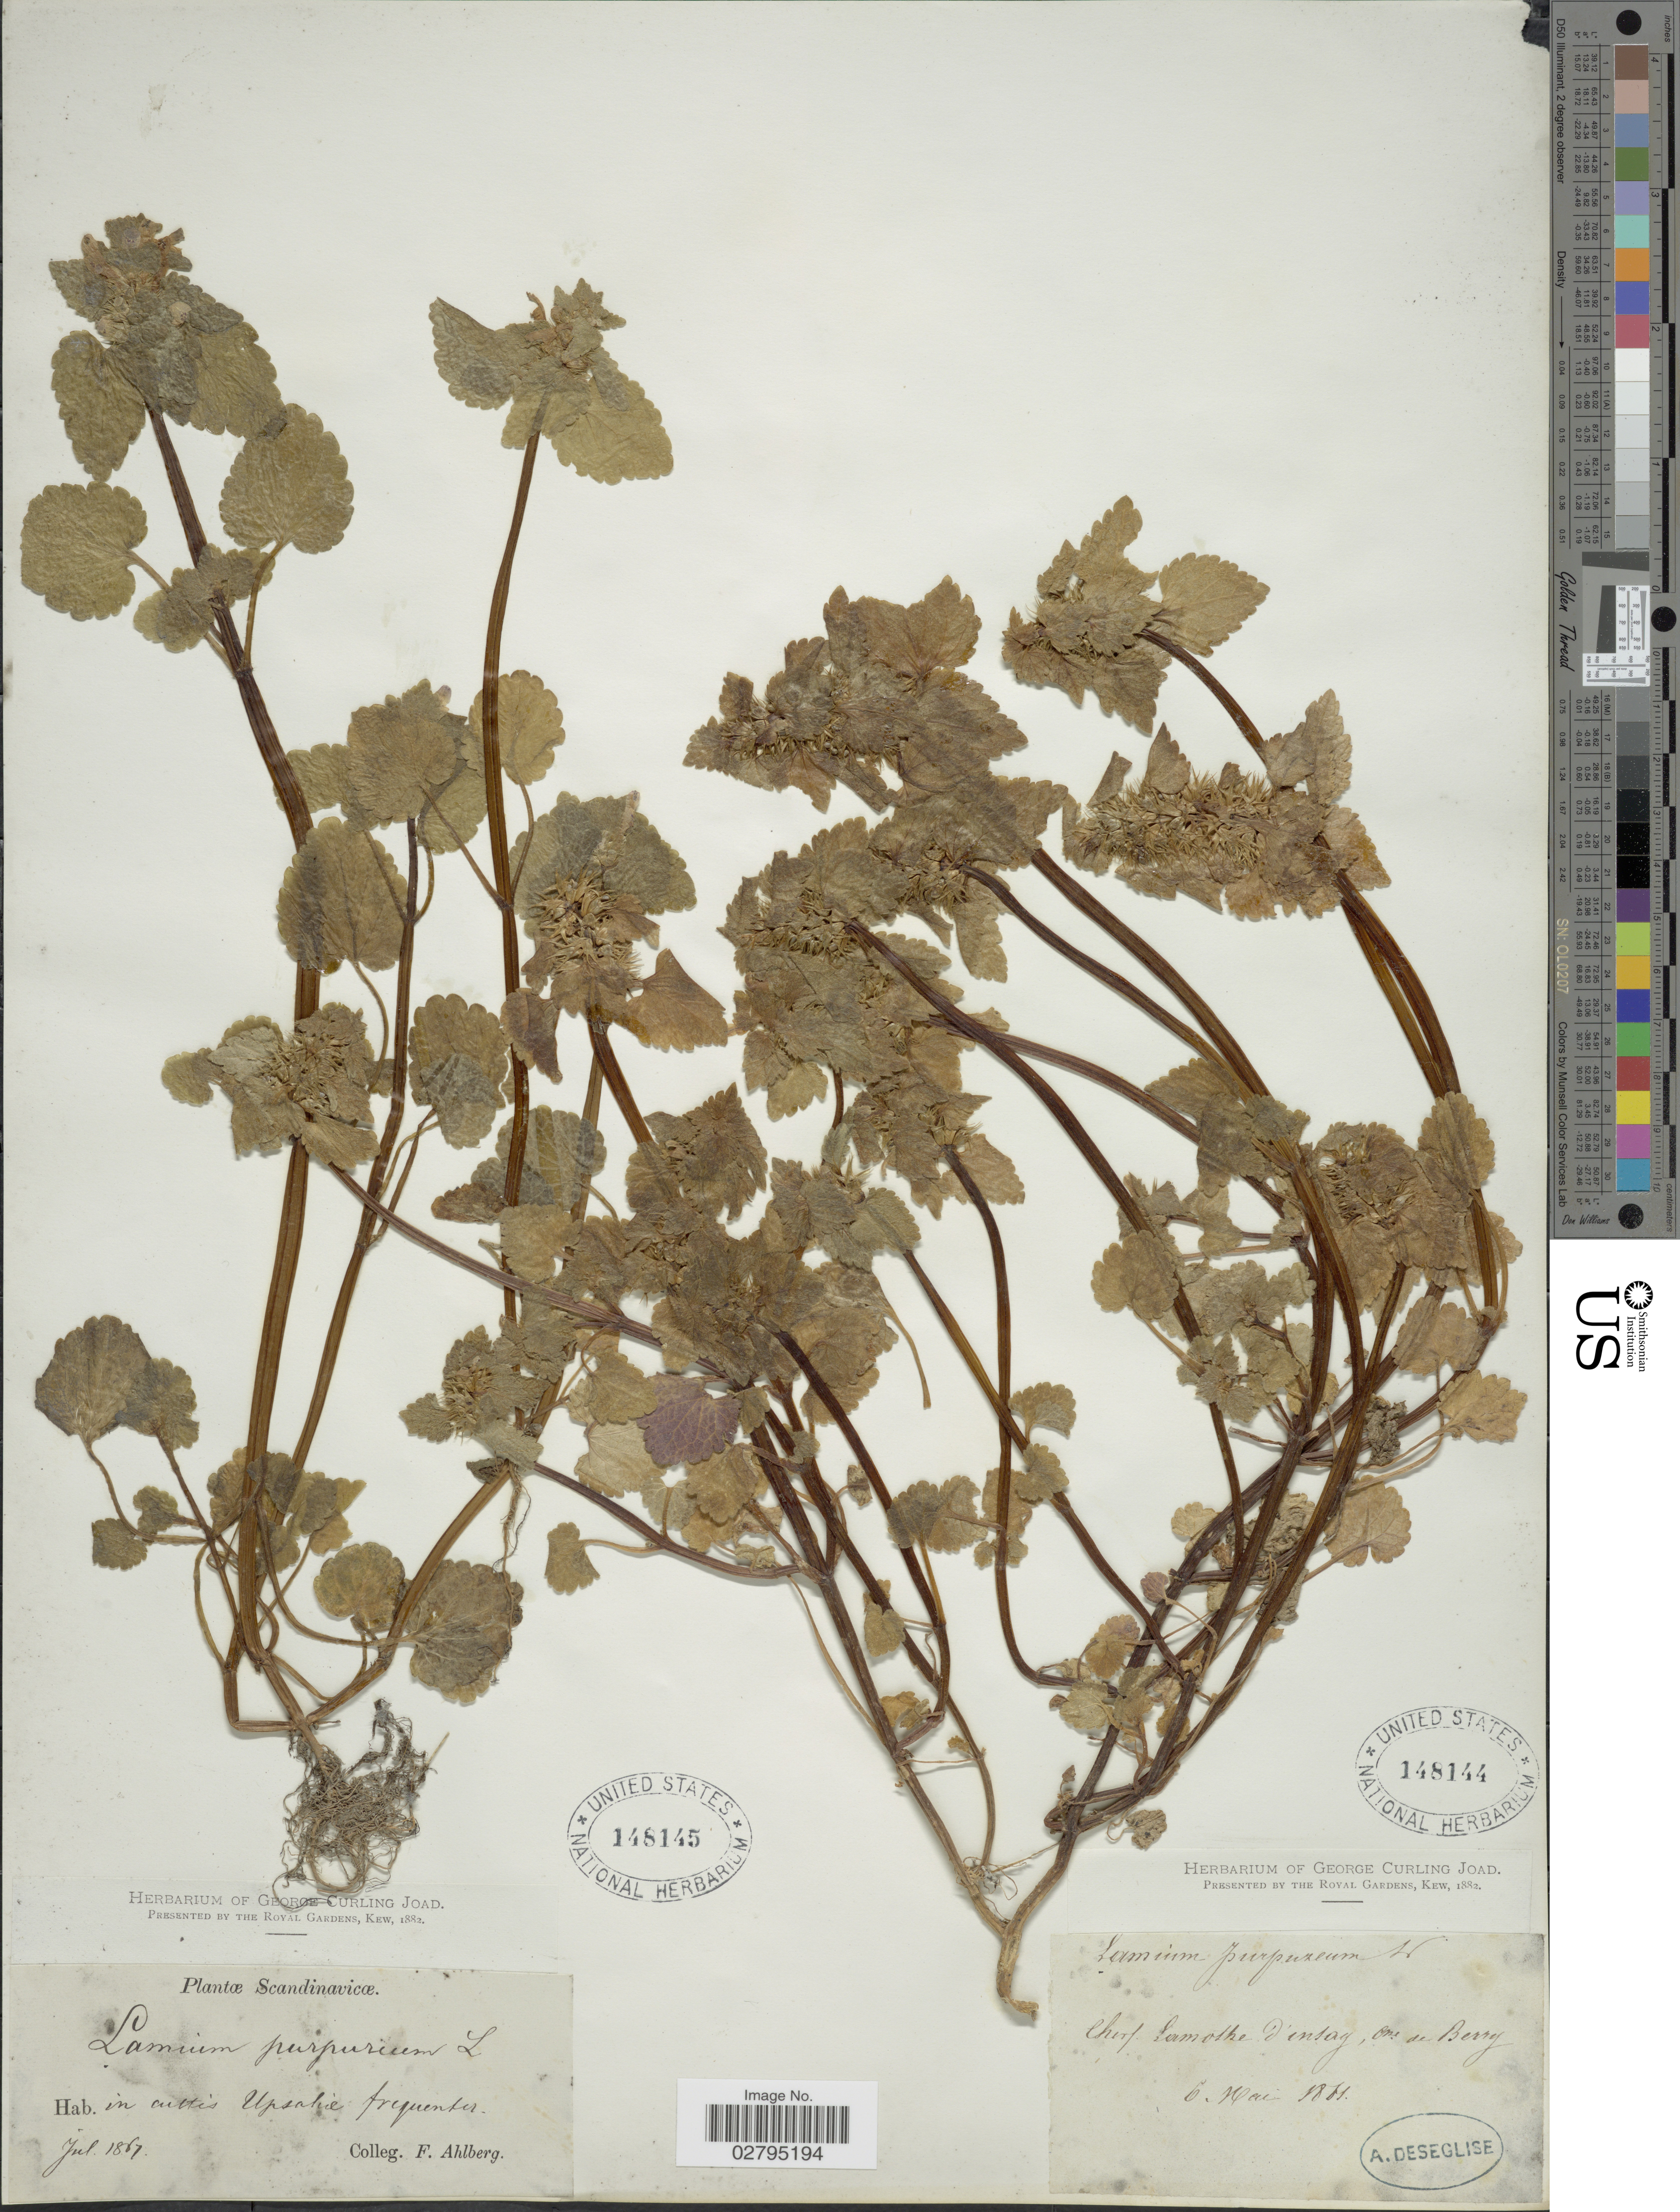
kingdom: Plantae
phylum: Tracheophyta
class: Magnoliopsida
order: Lamiales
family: Lamiaceae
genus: Lamium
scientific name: Lamium purpureum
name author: L.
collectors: A. Deseglise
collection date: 1861-05-06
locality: Cherf. Lamothe D'insay, ore de Berry.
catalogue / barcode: US 148144-2